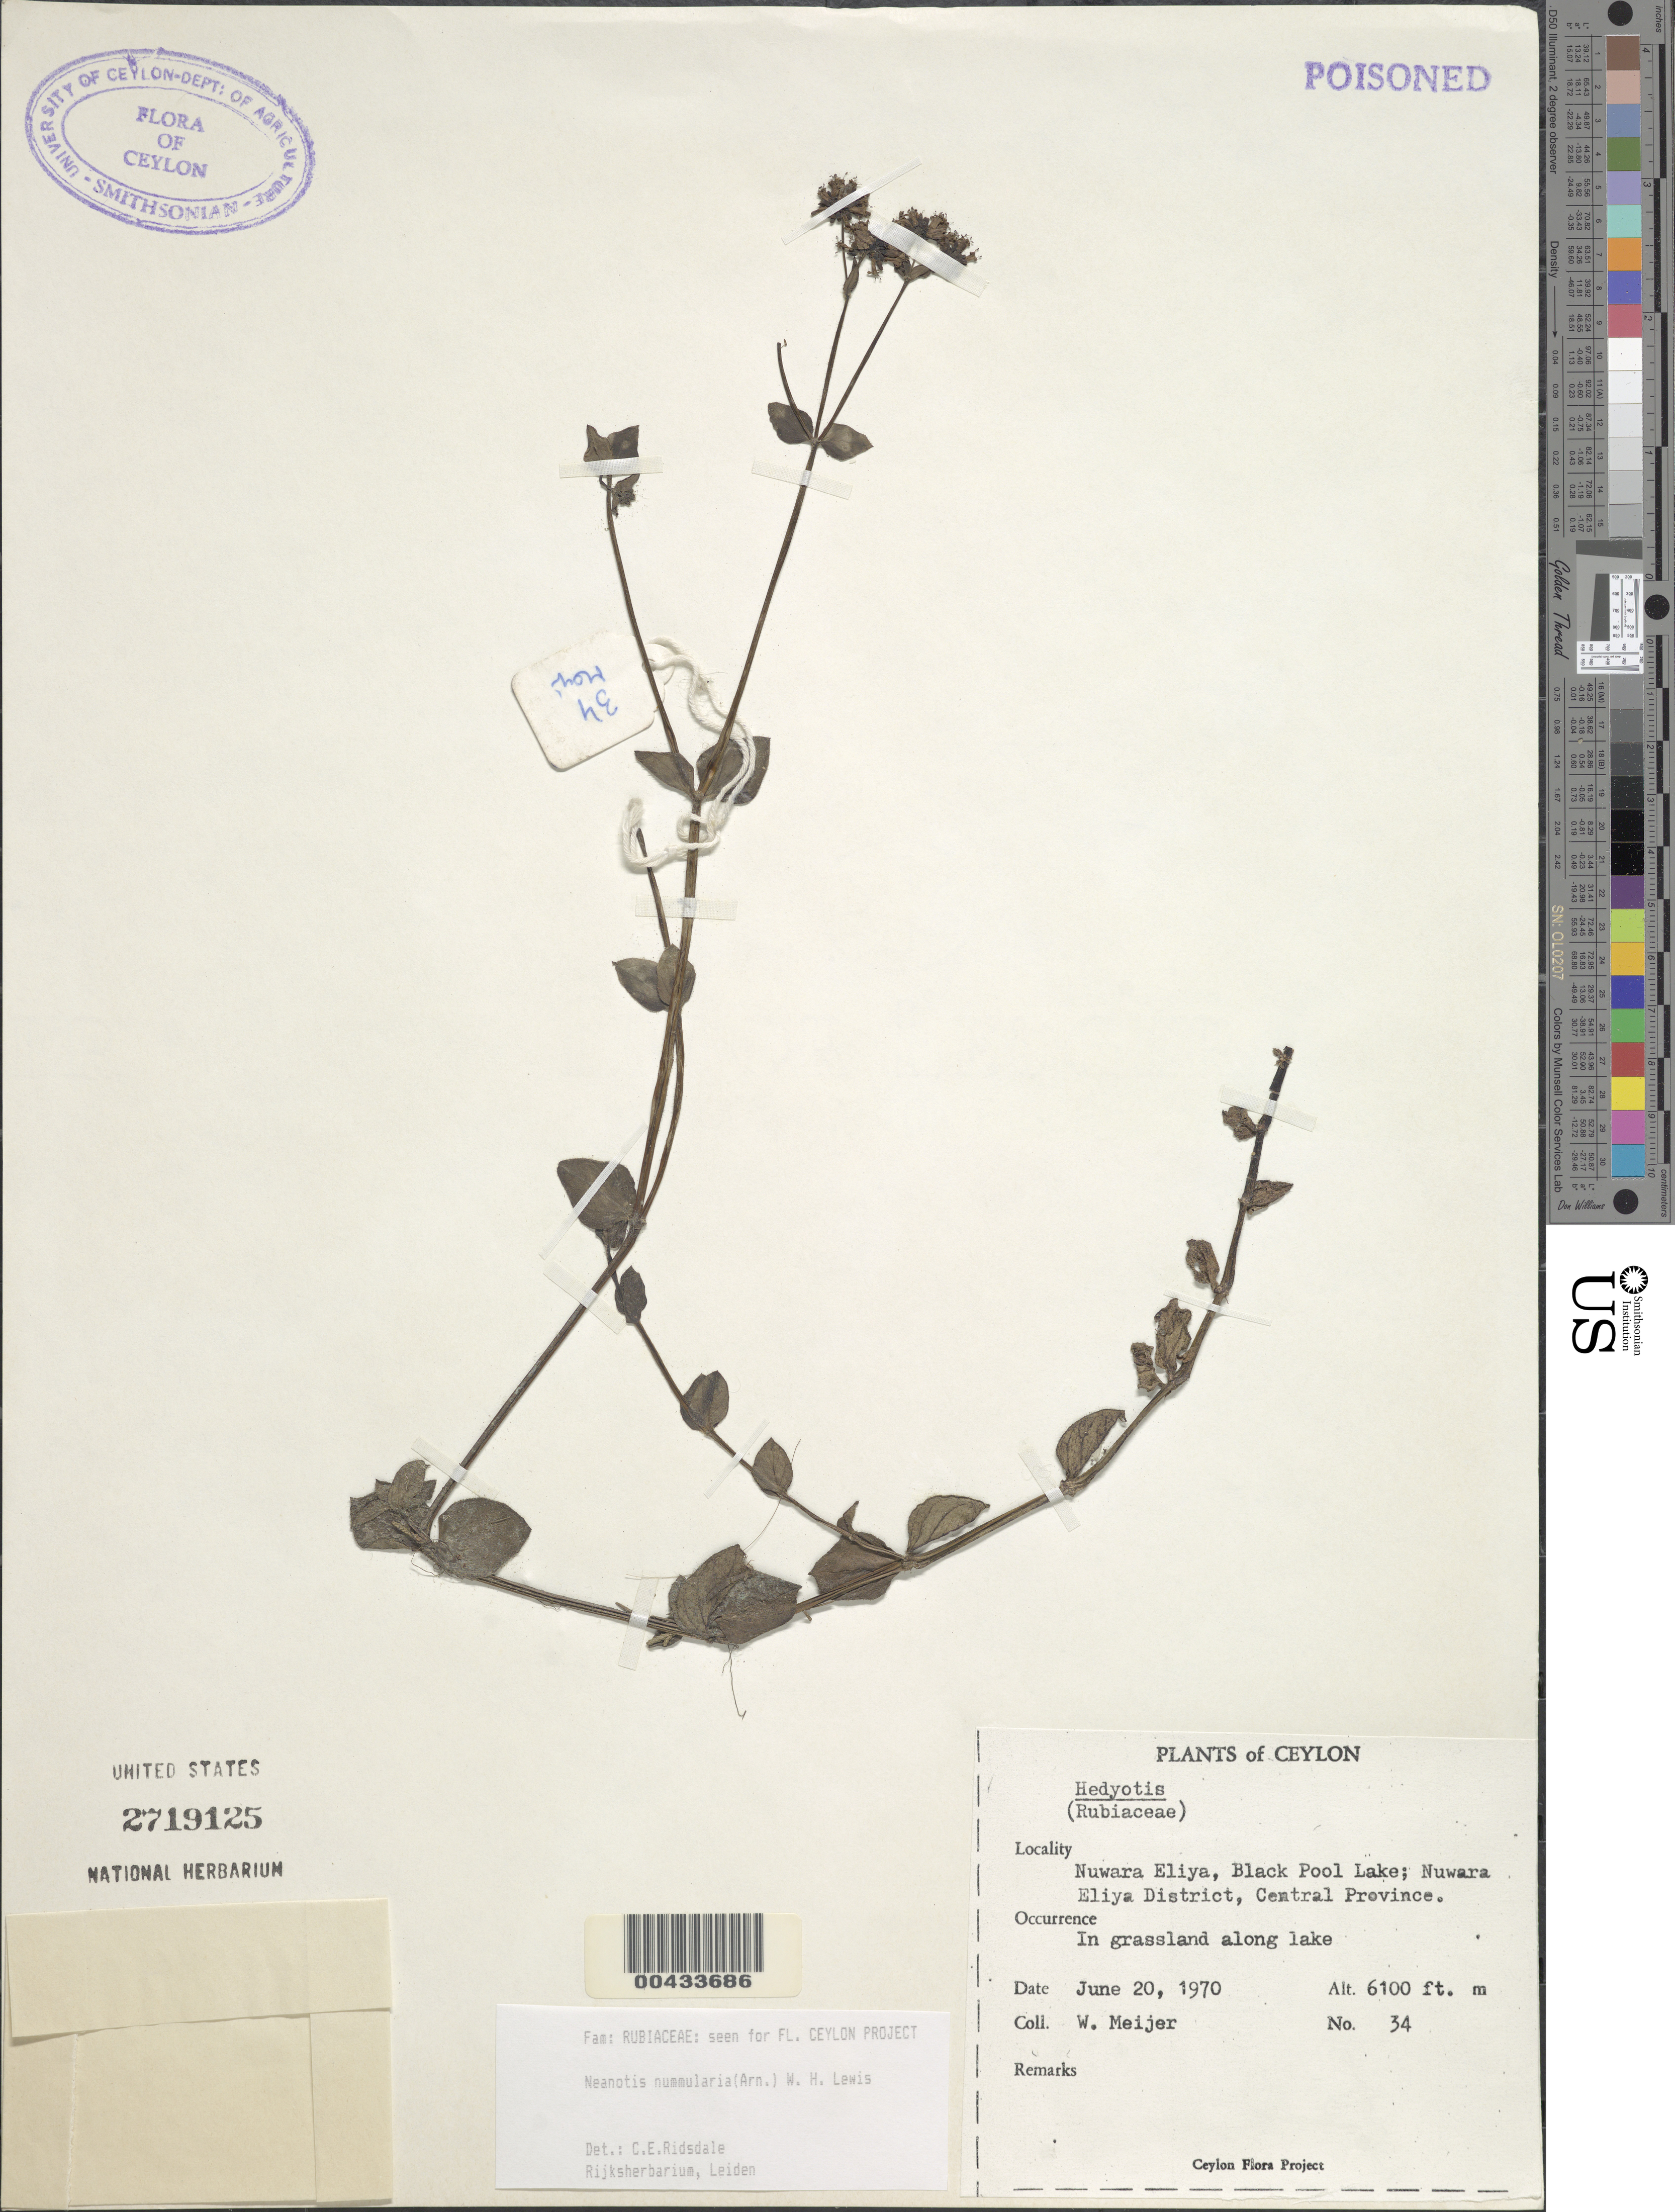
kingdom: Plantae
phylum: Tracheophyta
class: Magnoliopsida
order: Gentianales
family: Rubiaceae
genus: Neanotis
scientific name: Neanotis nummularia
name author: (Arn.) W.H. Lewis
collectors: W. Meijer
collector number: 34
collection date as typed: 20 Jun 1970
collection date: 1970-06-20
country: Sri Lanka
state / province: Central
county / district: Nuwara Eliya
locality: Black Pool Lake, Nuwara Eliya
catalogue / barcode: US 2719125